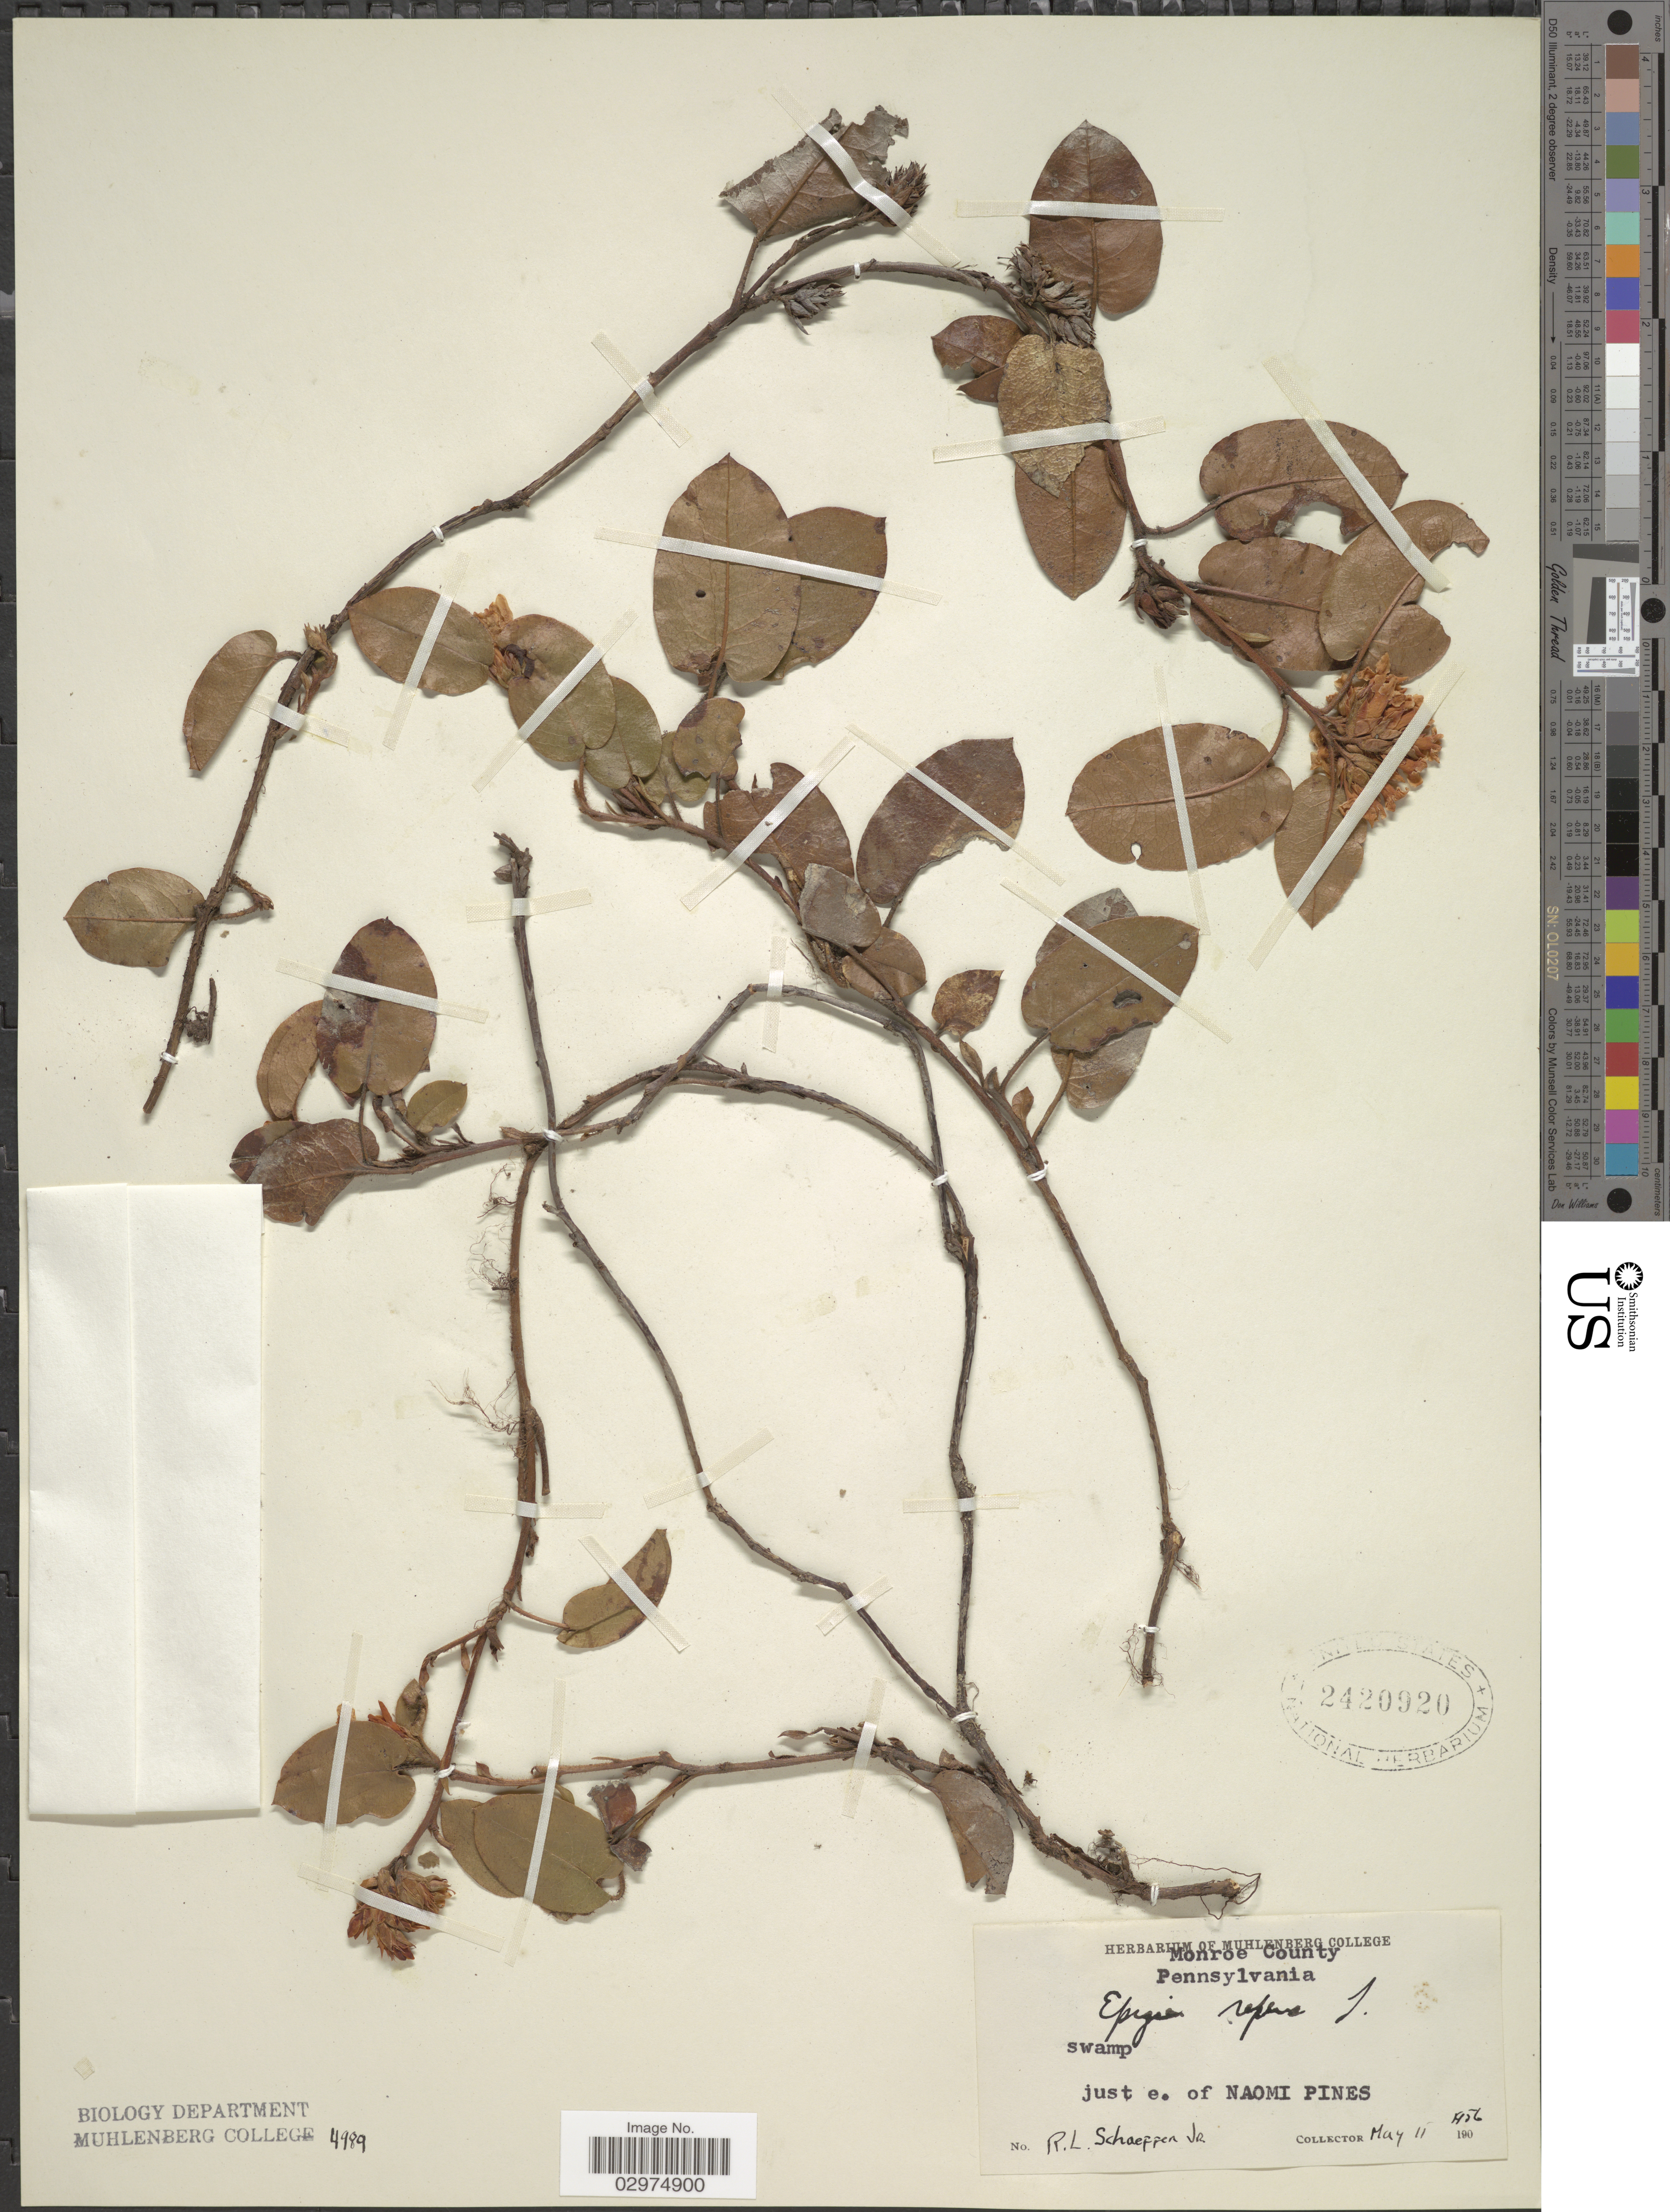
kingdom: Plantae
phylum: Tracheophyta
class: Magnoliopsida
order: Ericales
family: Ericaceae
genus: Epigaea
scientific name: Epigaea repens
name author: L.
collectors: R. L. Schaeffer Jr.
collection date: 1956-05-11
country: United States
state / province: Pennsylvania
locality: Monroe County. Swamp, just e. of Naomi Pines.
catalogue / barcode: US 2420920